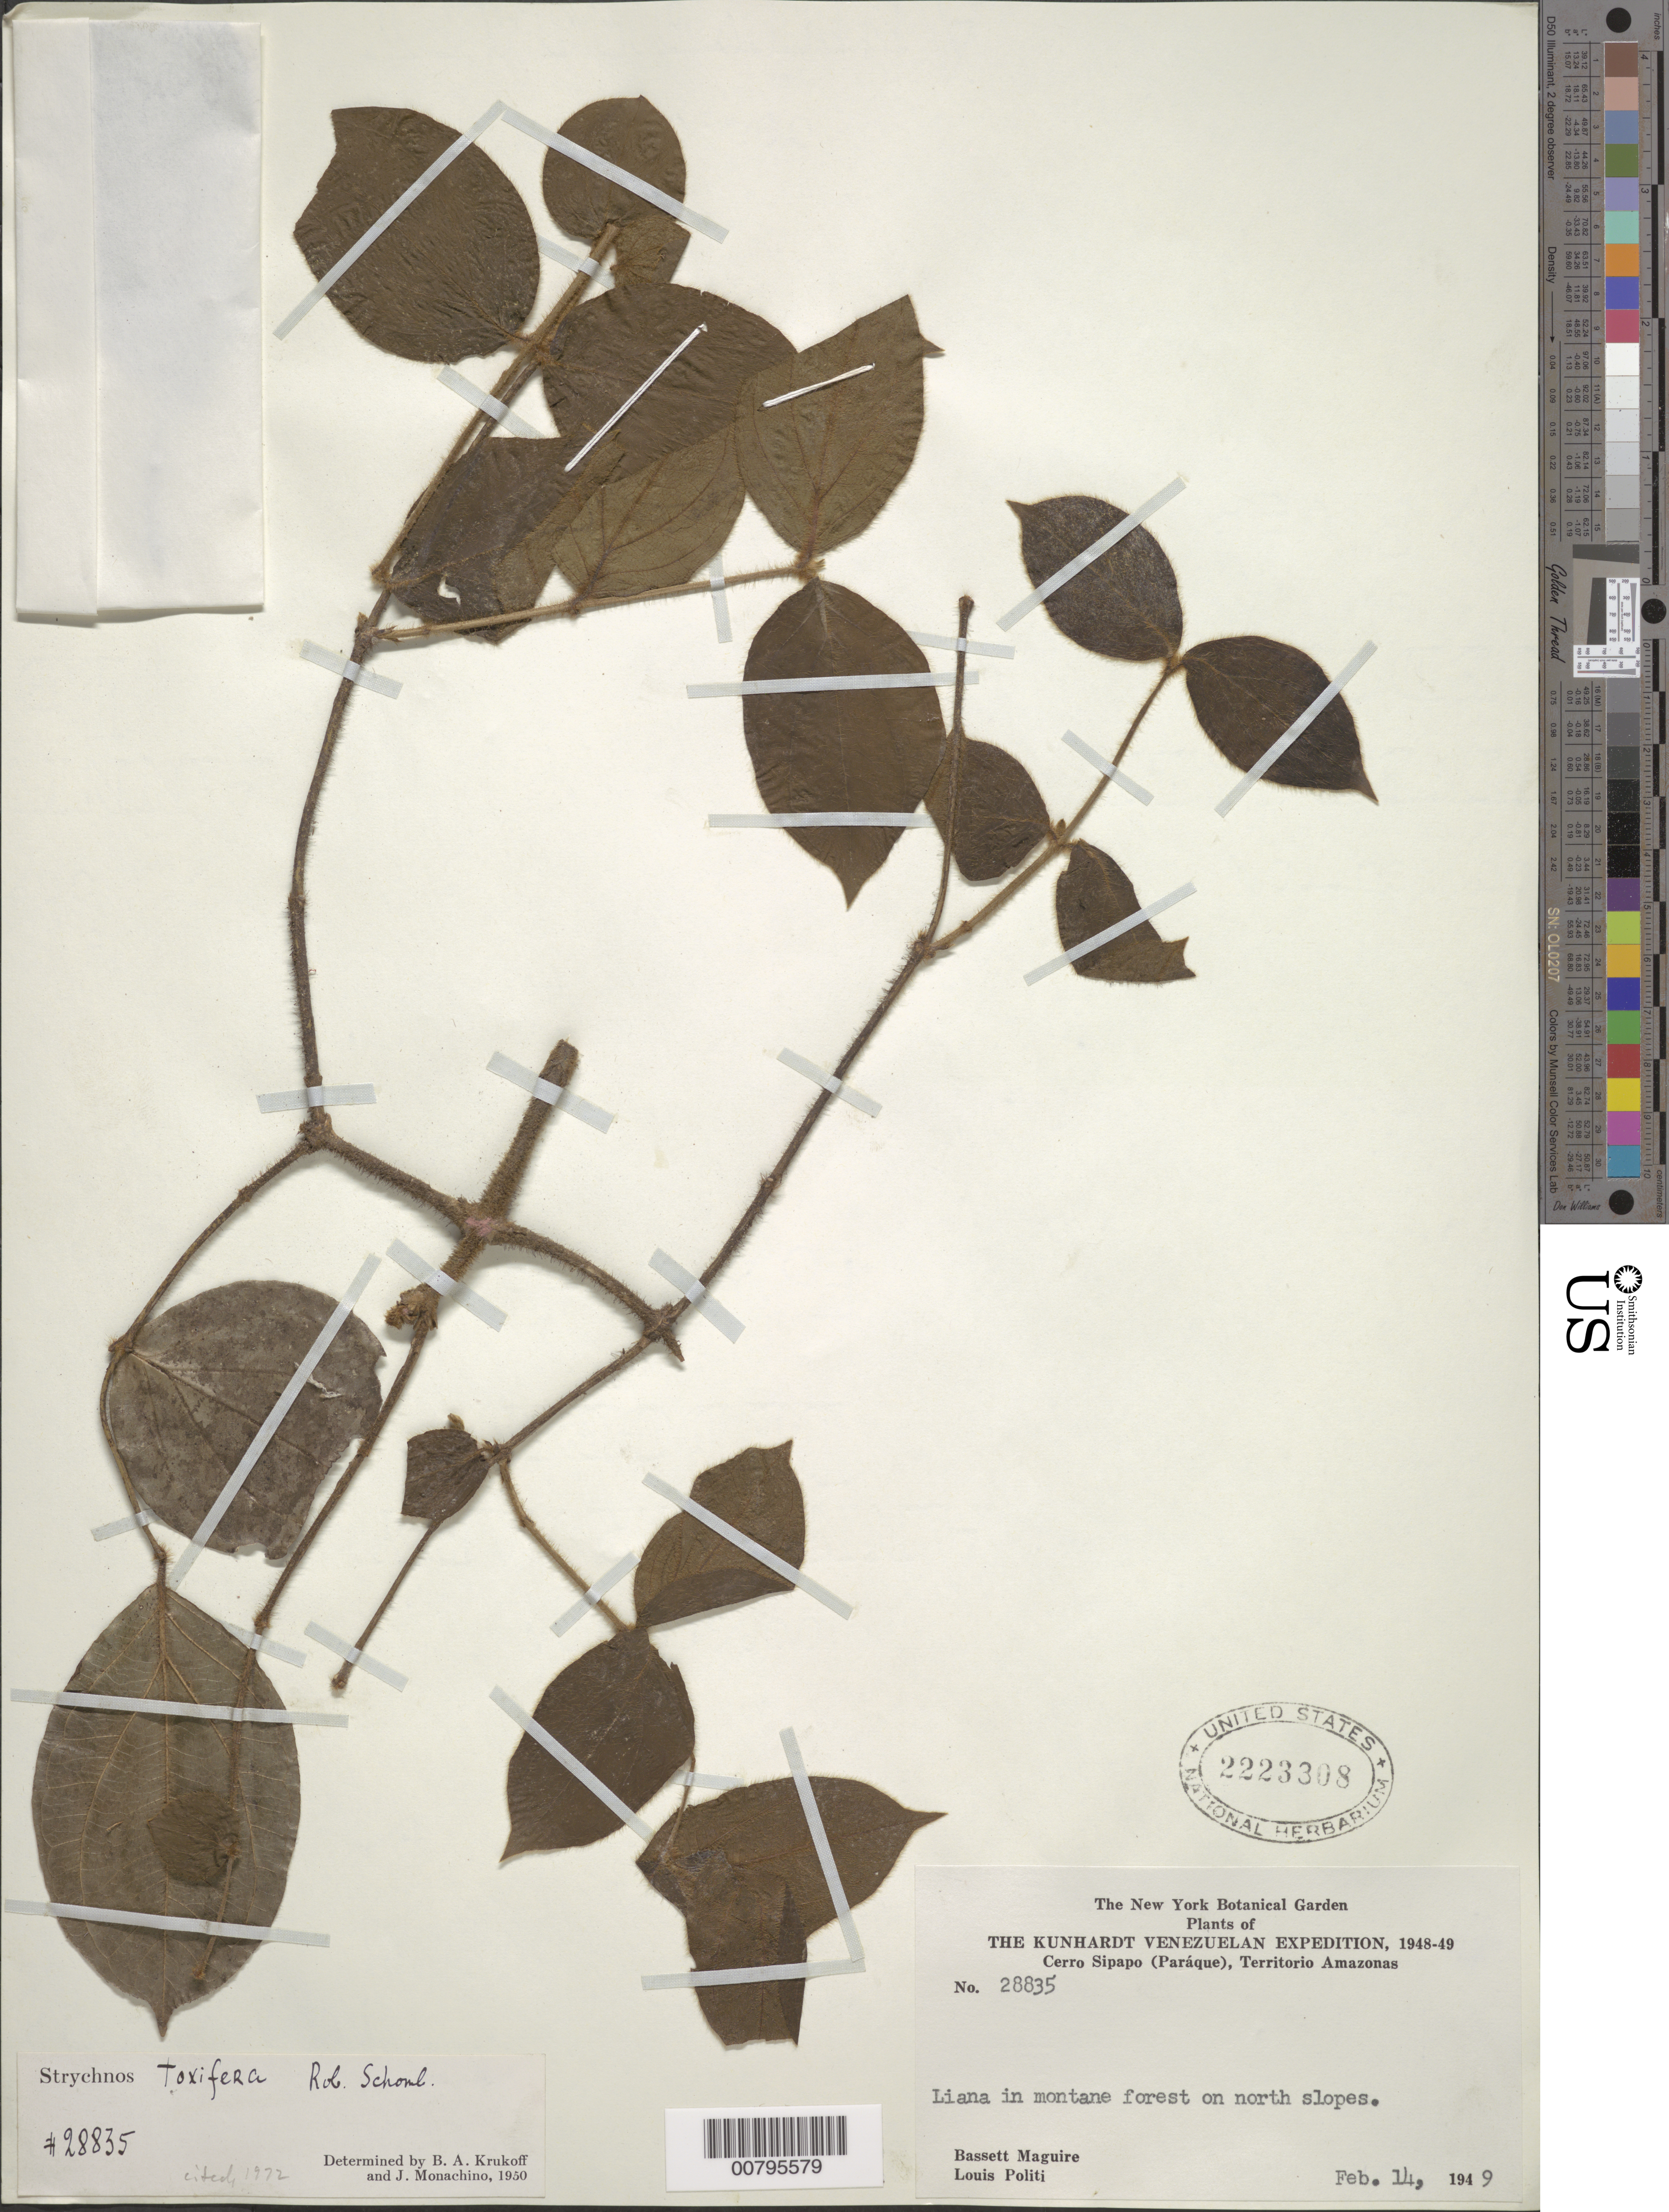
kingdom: Plantae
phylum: Tracheophyta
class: Magnoliopsida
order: Gentianales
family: Loganiaceae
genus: Strychnos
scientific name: Strychnos toxifera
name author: R.H. Schomb. ex Benth.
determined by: Krukoff, B. A.; Monachino, J. V.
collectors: B. Maguire & L. Politi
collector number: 28835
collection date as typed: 14-Feb-49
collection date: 1949-02-14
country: Venezuela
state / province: Amazonas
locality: Cerro Sipapo (Paráque)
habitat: Montane forest on N slopes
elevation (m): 200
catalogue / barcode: US 2223308